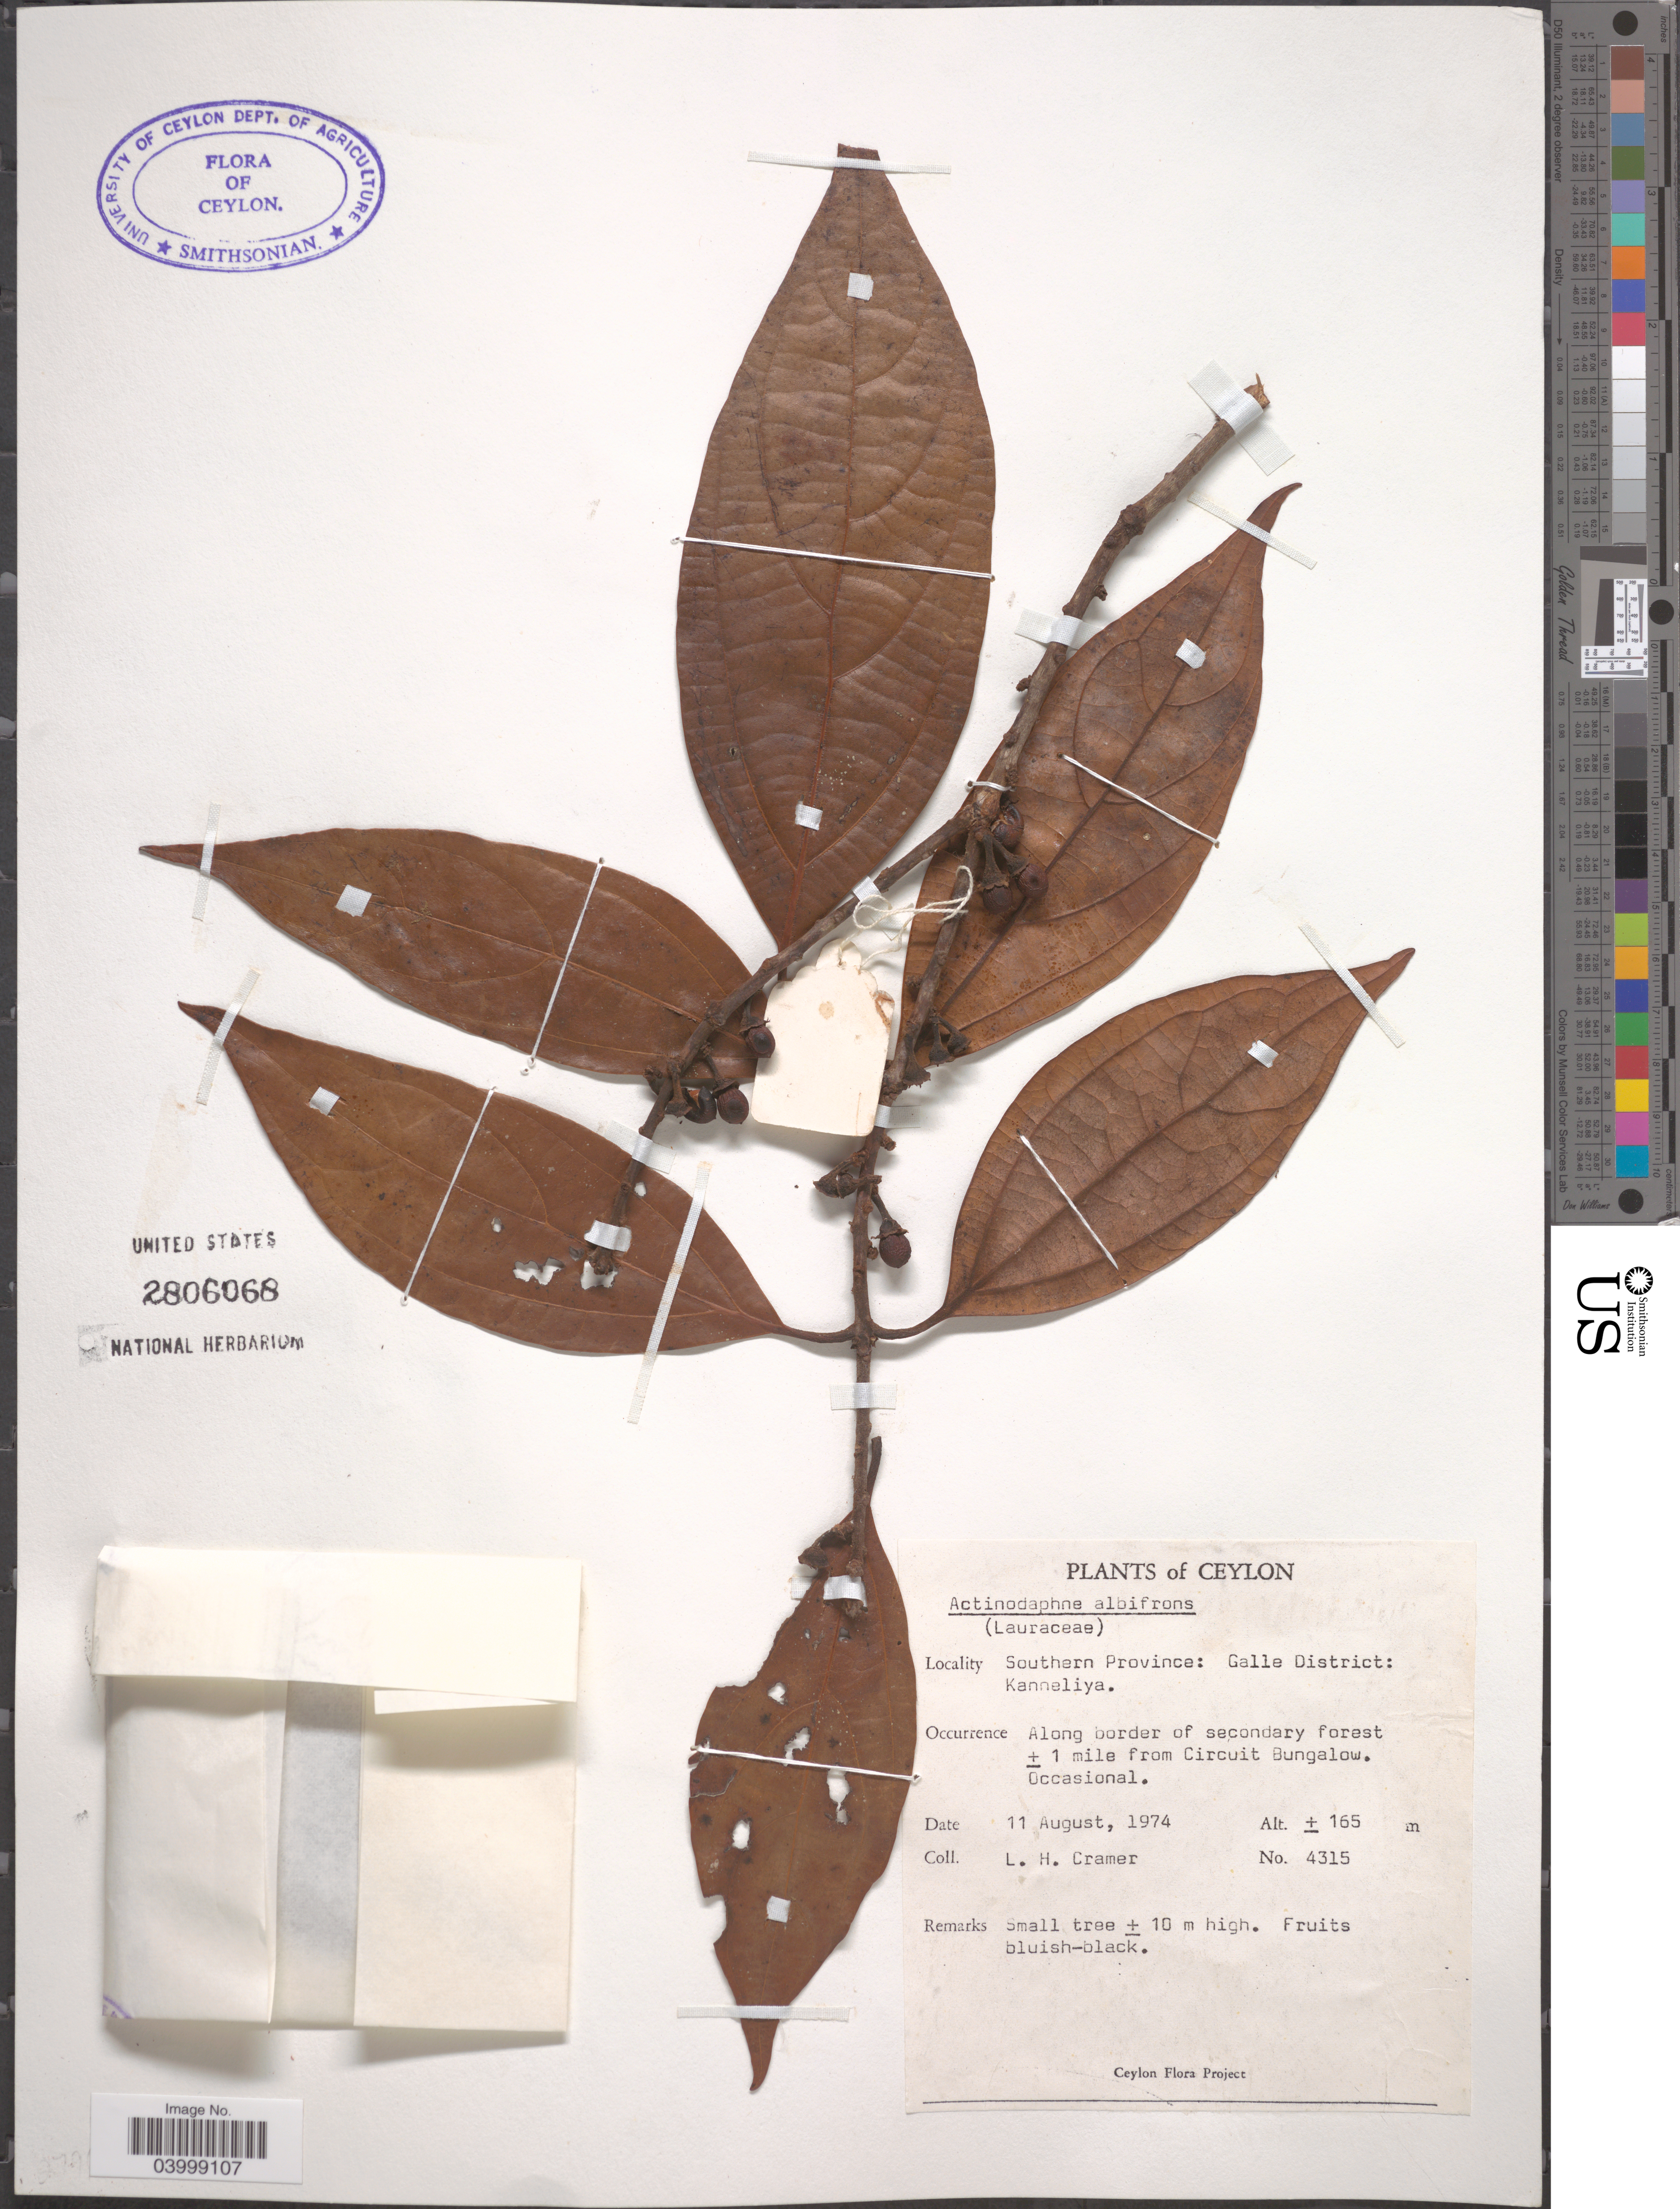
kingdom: Plantae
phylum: Tracheophyta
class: Magnoliopsida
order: Laurales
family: Lauraceae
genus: Actinodaphne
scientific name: Actinodaphne albifrons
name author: Kosterm.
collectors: L. H. Cramer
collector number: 4315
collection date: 1974-08-11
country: Sri Lanka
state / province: Southern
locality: Ceylon. Southern Province: Galle District: Kanneliya. Along border of secondary forest ± 1 mile from Circuit Bungalow.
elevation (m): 165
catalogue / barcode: US 2806068